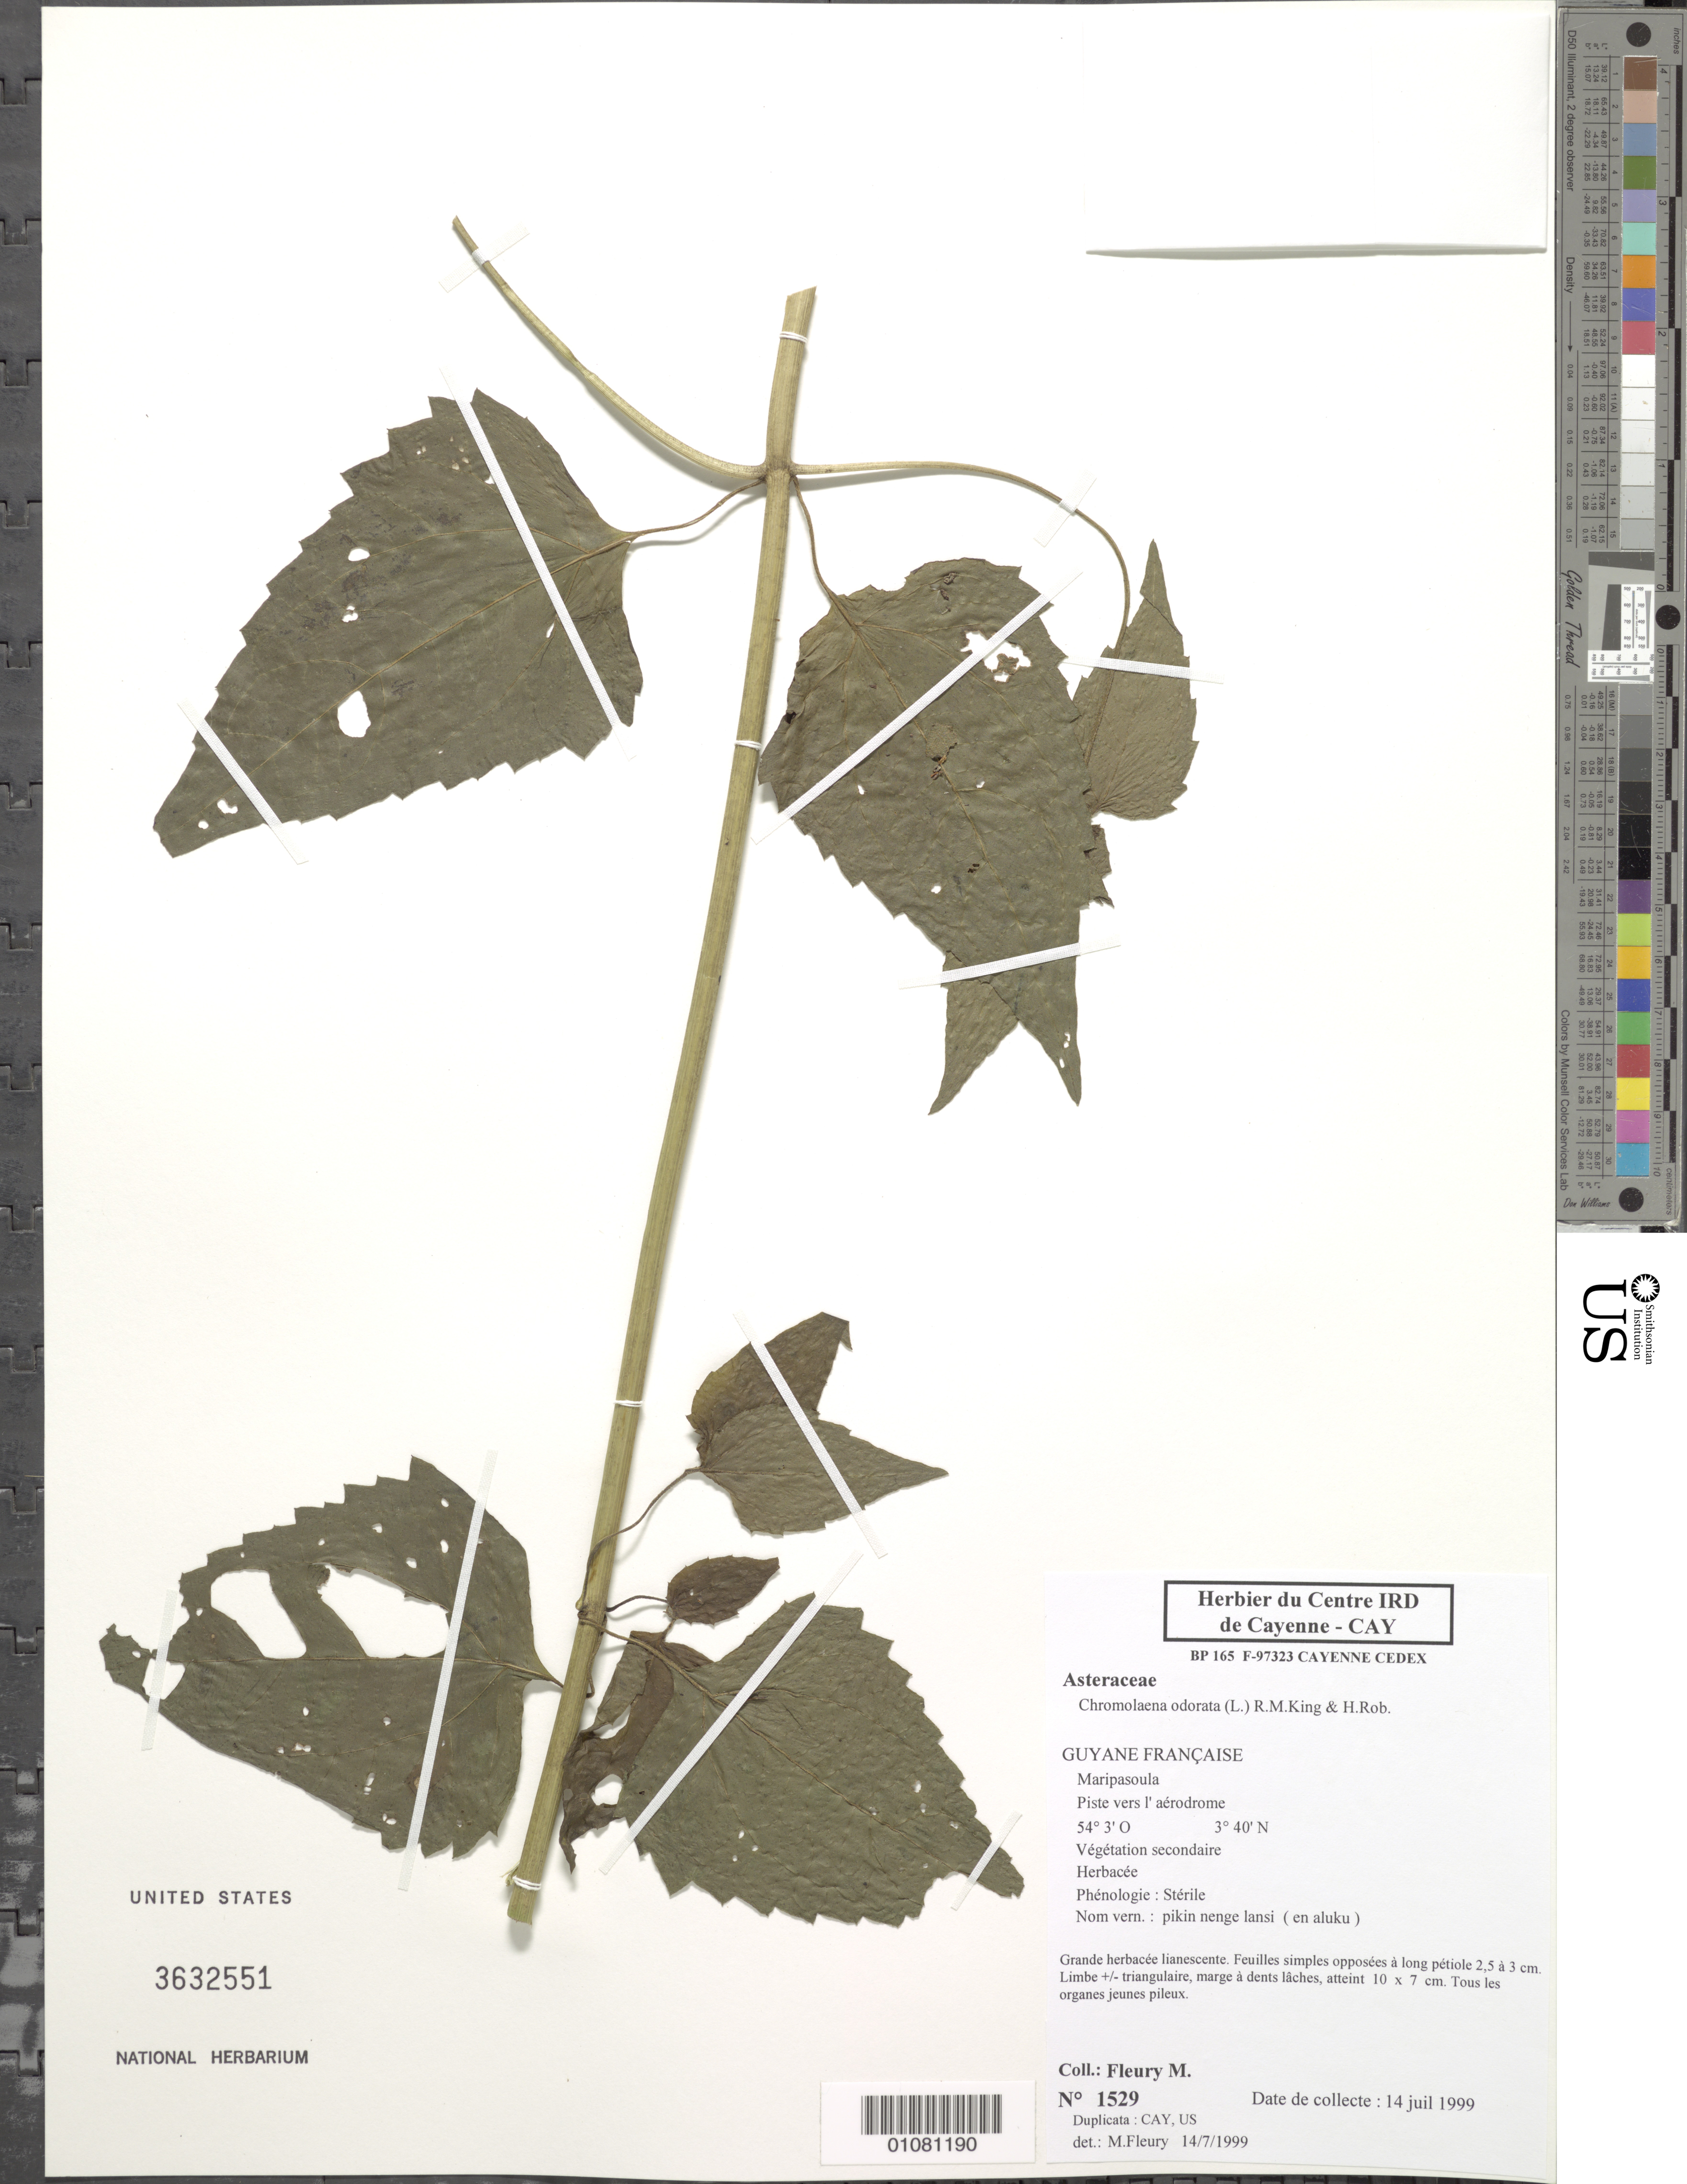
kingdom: Plantae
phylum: Tracheophyta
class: Magnoliopsida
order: Asterales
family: Asteraceae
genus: Chromolaena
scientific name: Chromolaena odorata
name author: (L.) R.M. King & H. Rob.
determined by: Fleury, M.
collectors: M. Fleury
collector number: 1529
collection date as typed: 14-Jul-99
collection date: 1999-07-14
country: French Guiana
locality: Maripasoula, piste vers l'aerodrome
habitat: Vegetation secondaire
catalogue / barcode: US 3632551